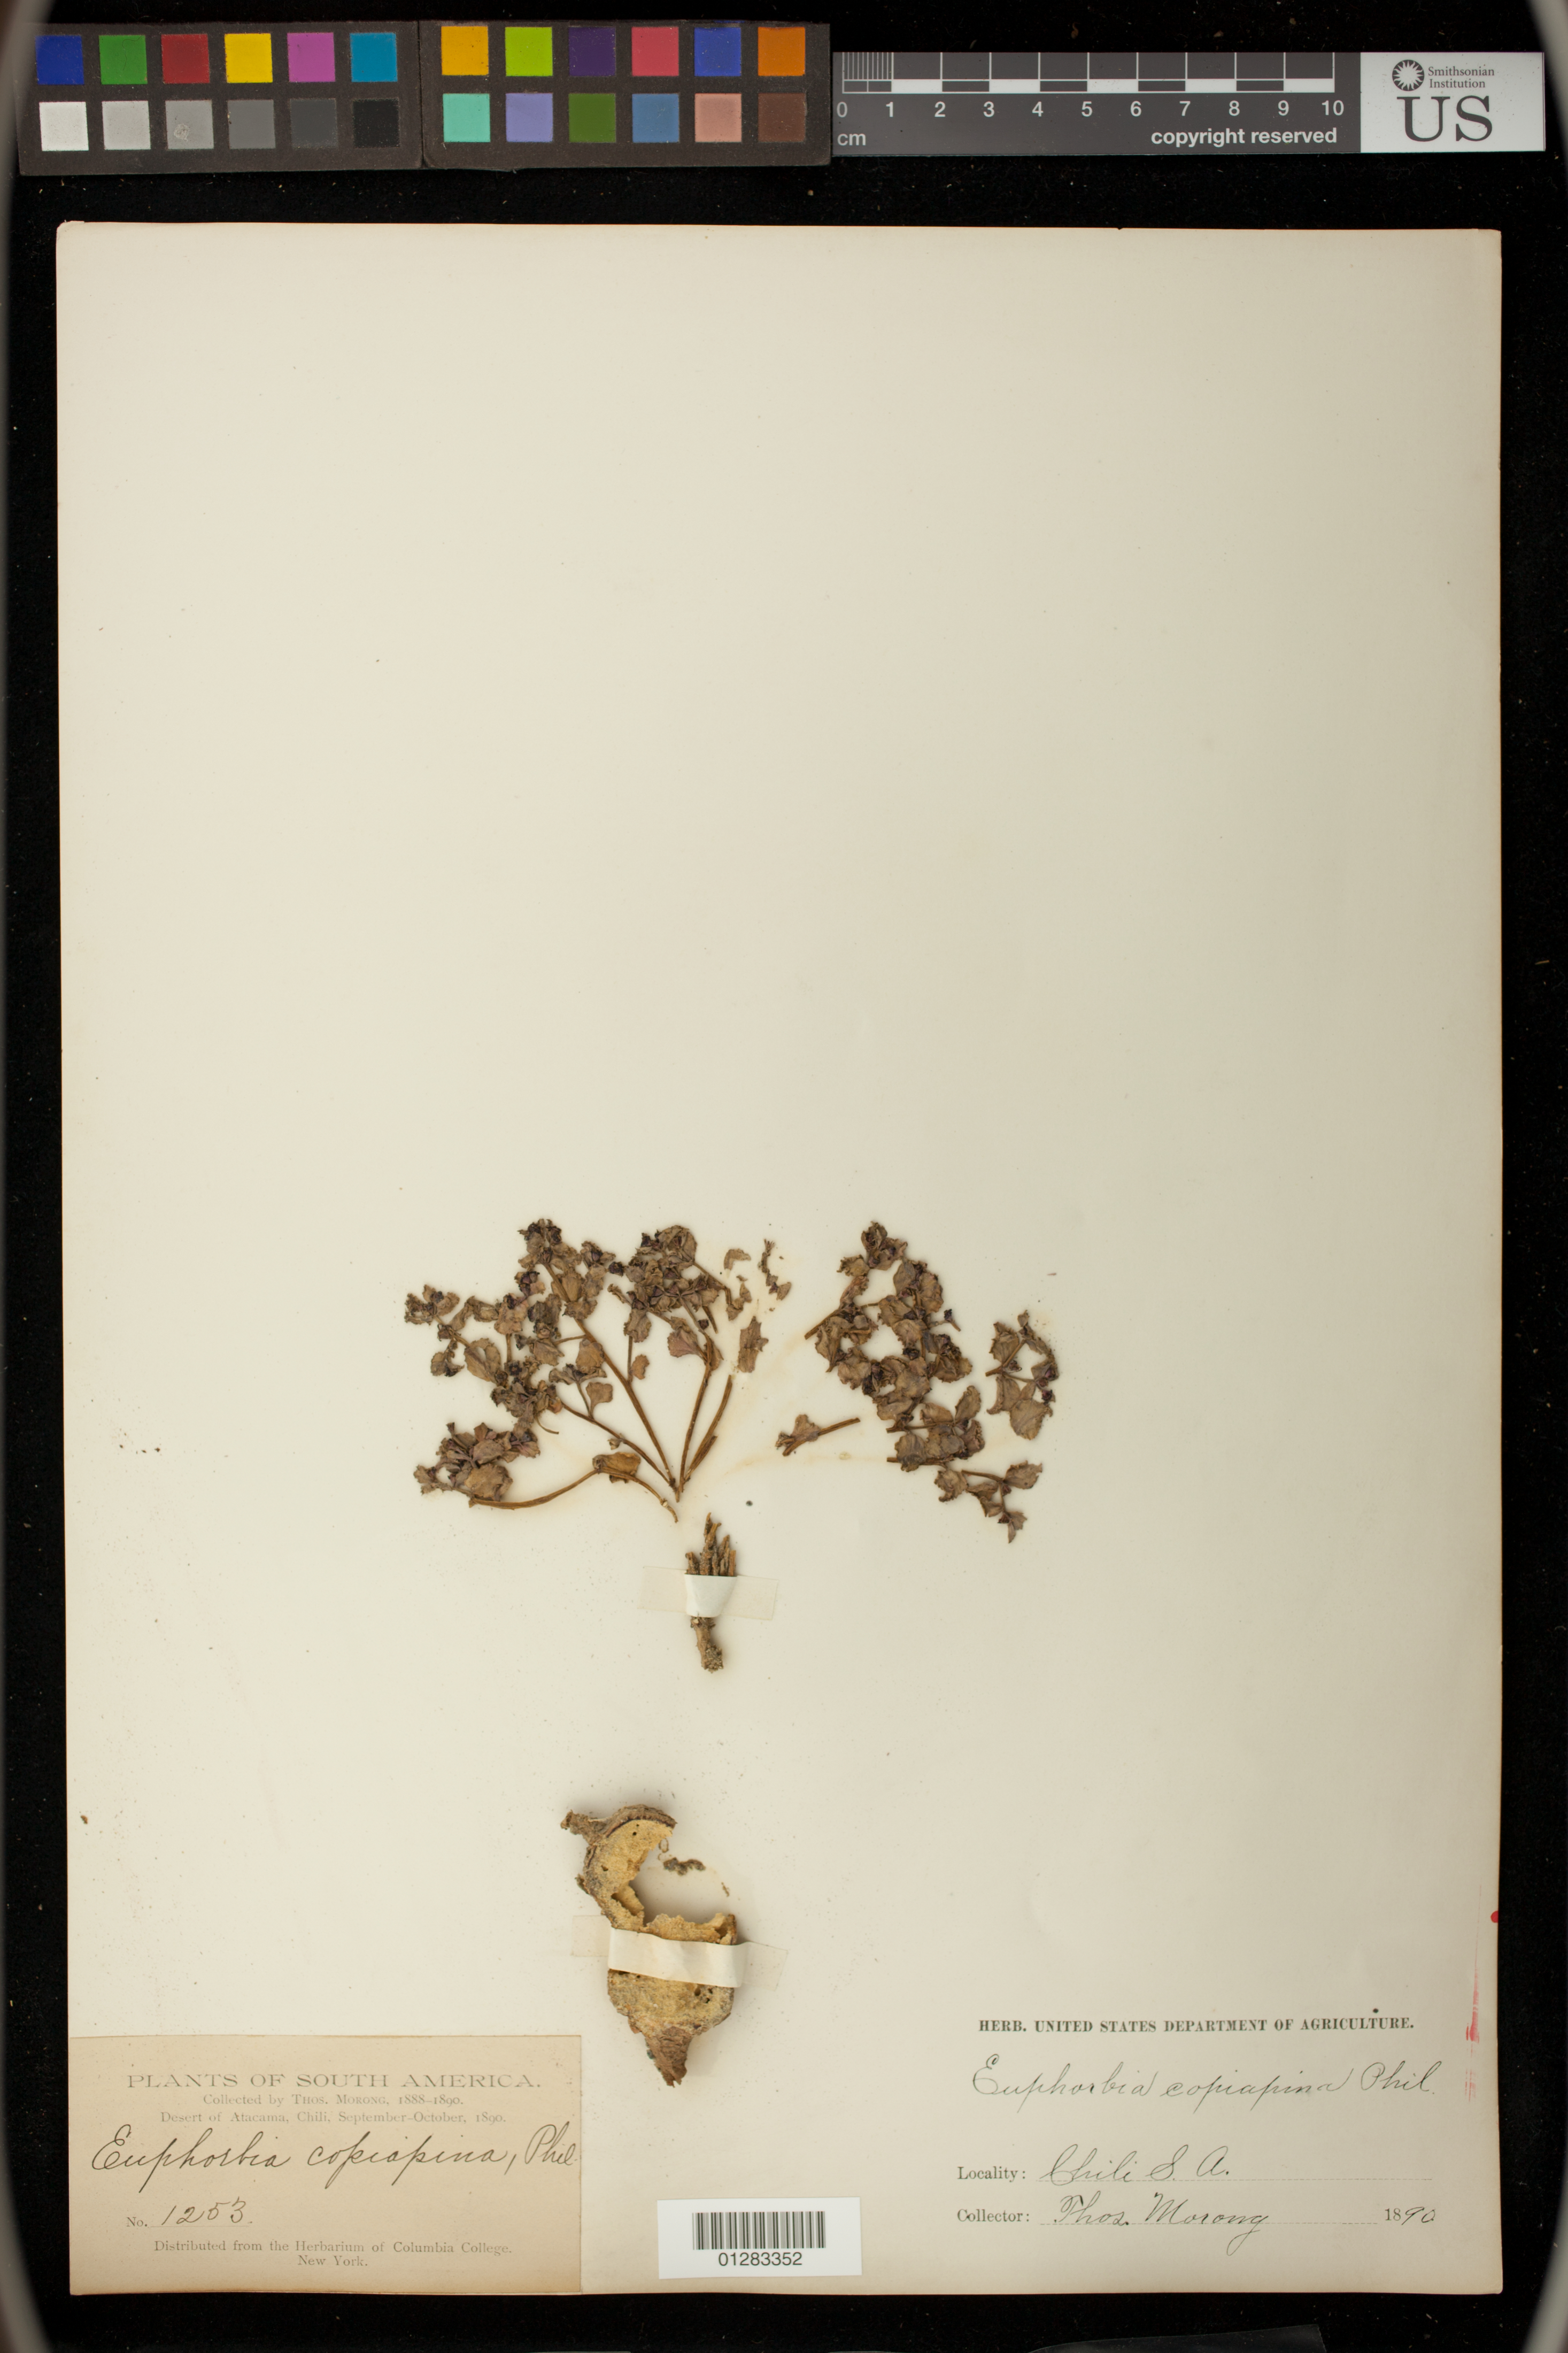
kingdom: Plantae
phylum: Tracheophyta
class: Magnoliopsida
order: Malpighiales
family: Euphorbiaceae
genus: Euphorbia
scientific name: Euphorbia copiapina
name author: Phil.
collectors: T. Morong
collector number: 1253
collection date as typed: Sep 1890 to -- Oct 1890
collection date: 1890-09/1890-10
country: Chile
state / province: Atacama (III)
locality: Desert of atacama